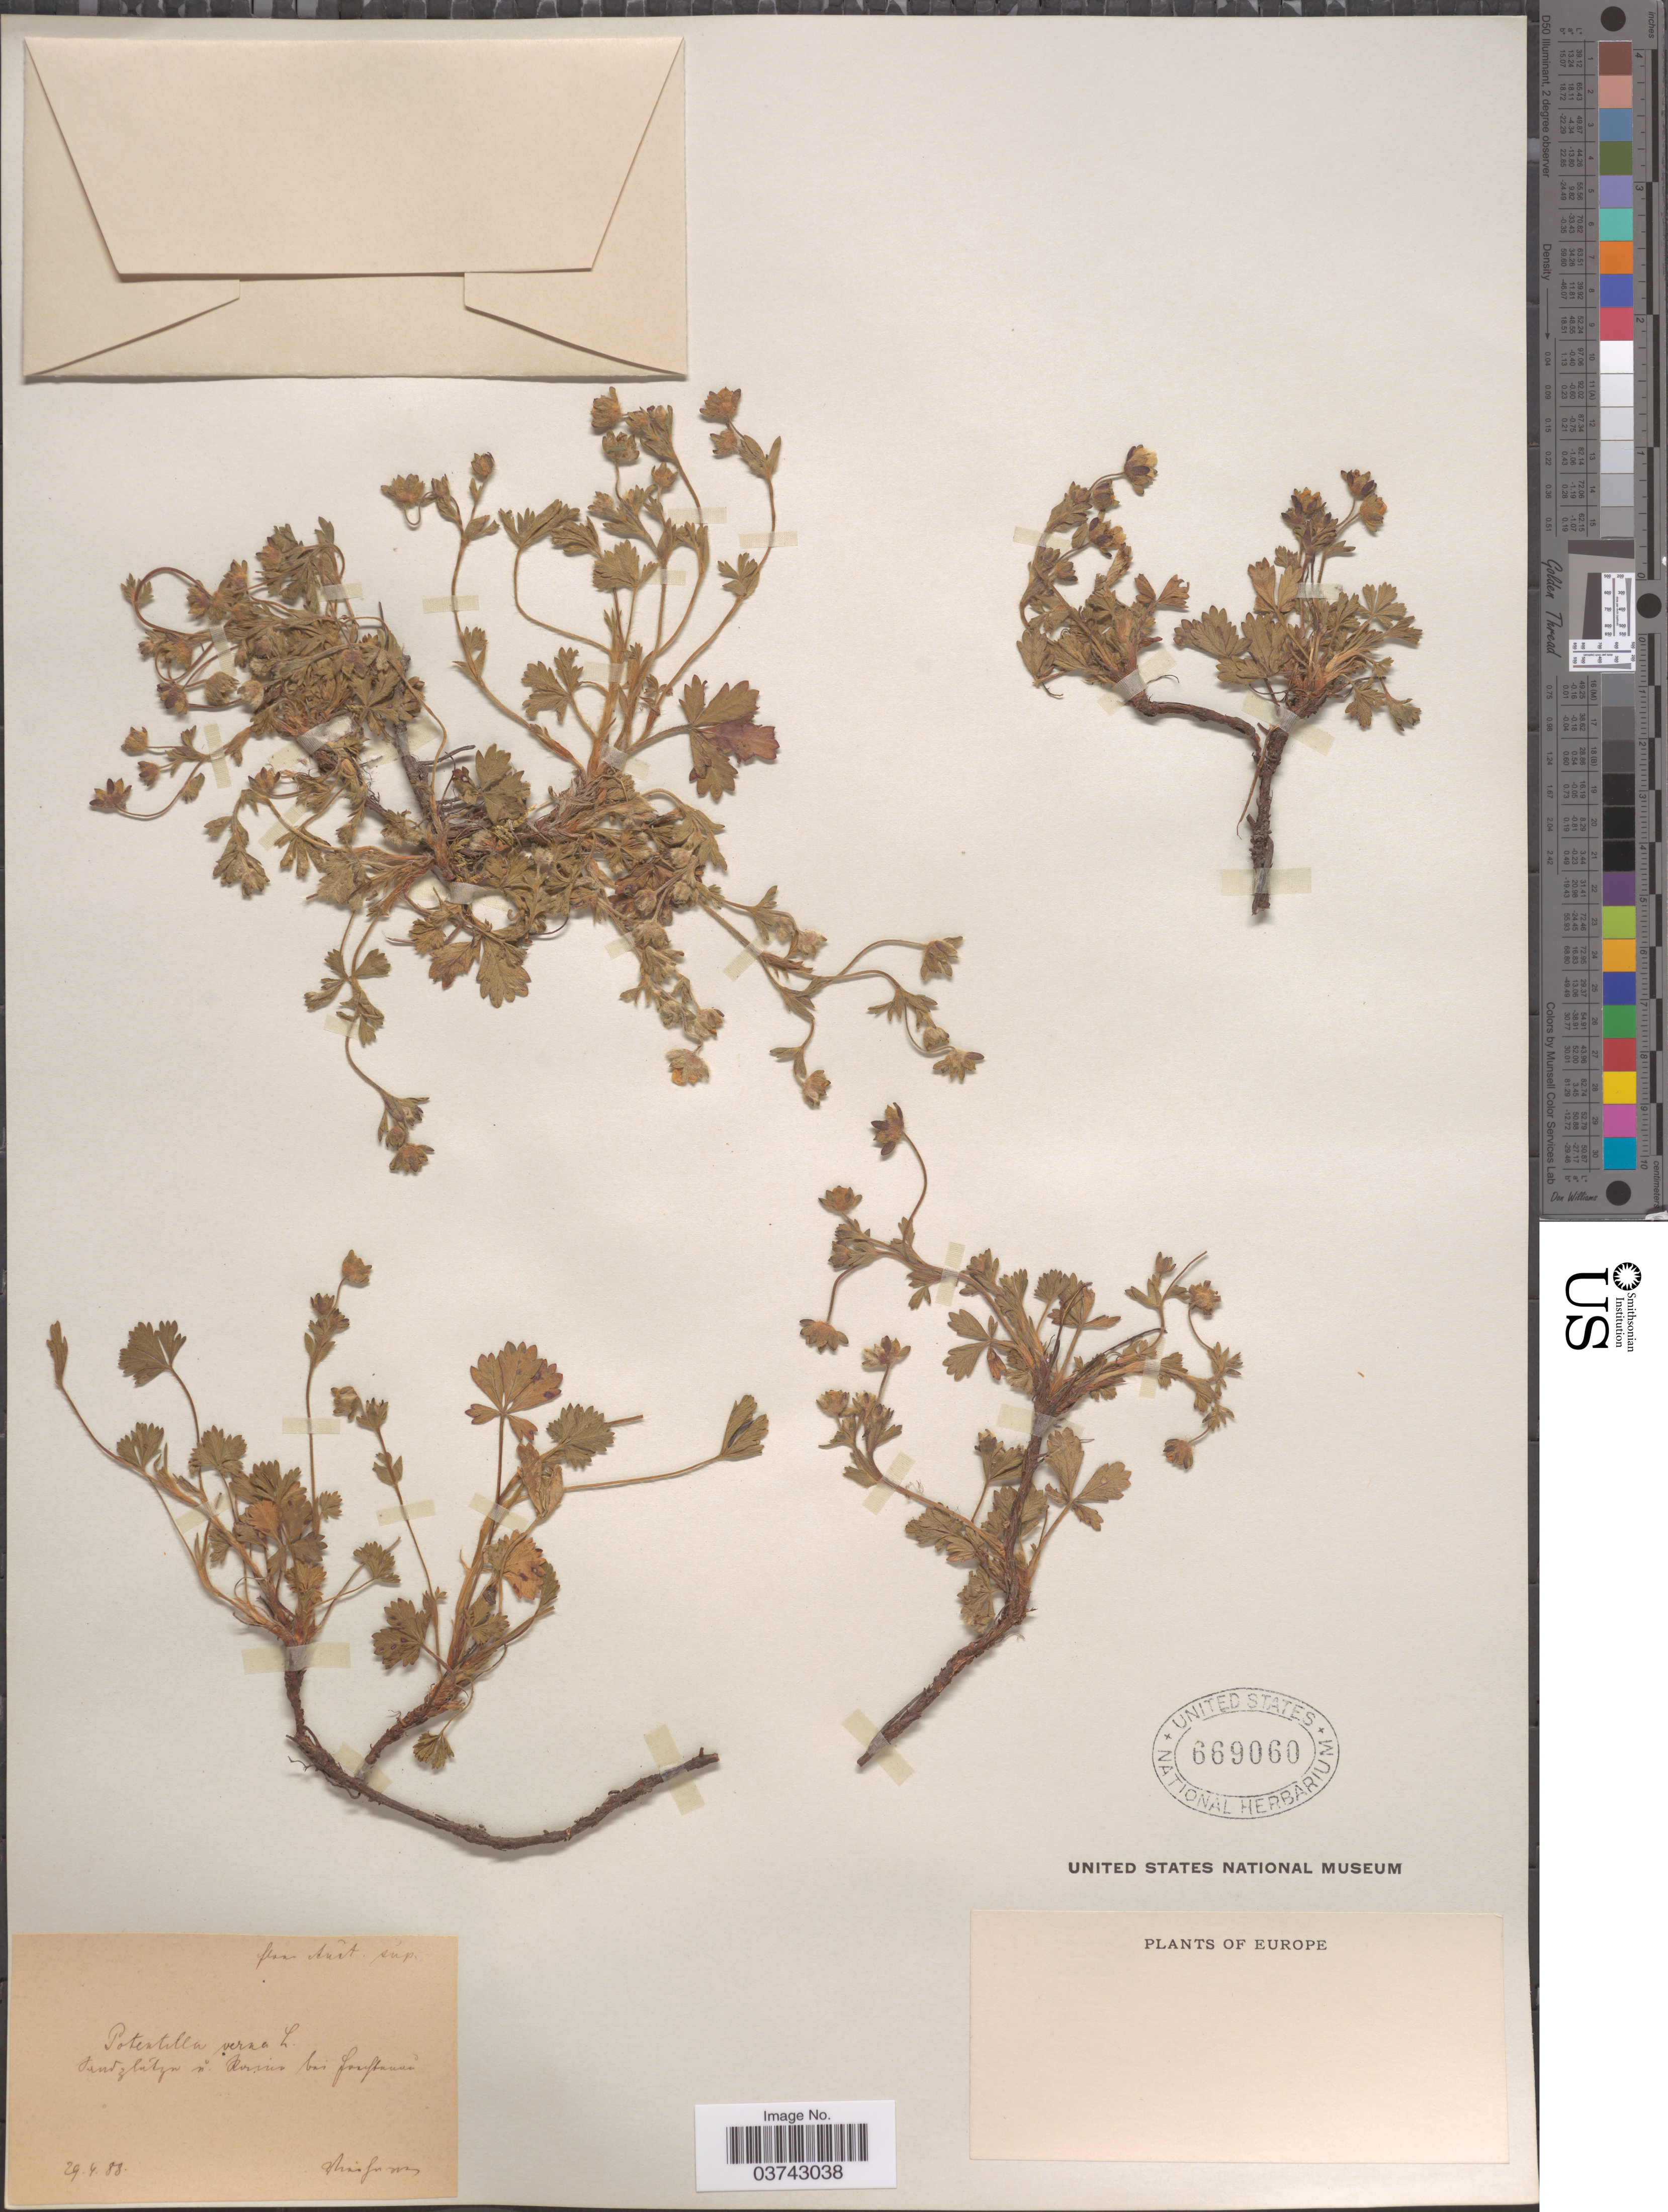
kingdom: Plantae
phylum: Tracheophyta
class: Magnoliopsida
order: Rosales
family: Rosaceae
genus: Potentilla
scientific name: Potentilla verna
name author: L.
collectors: F. Vierhapper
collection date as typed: Transcribed d/m/y: 29/4/88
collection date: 1888-04-29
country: Austria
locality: Flora Aust. sup., Sandplätze und Raine bei Forchtenau.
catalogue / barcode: US 669060